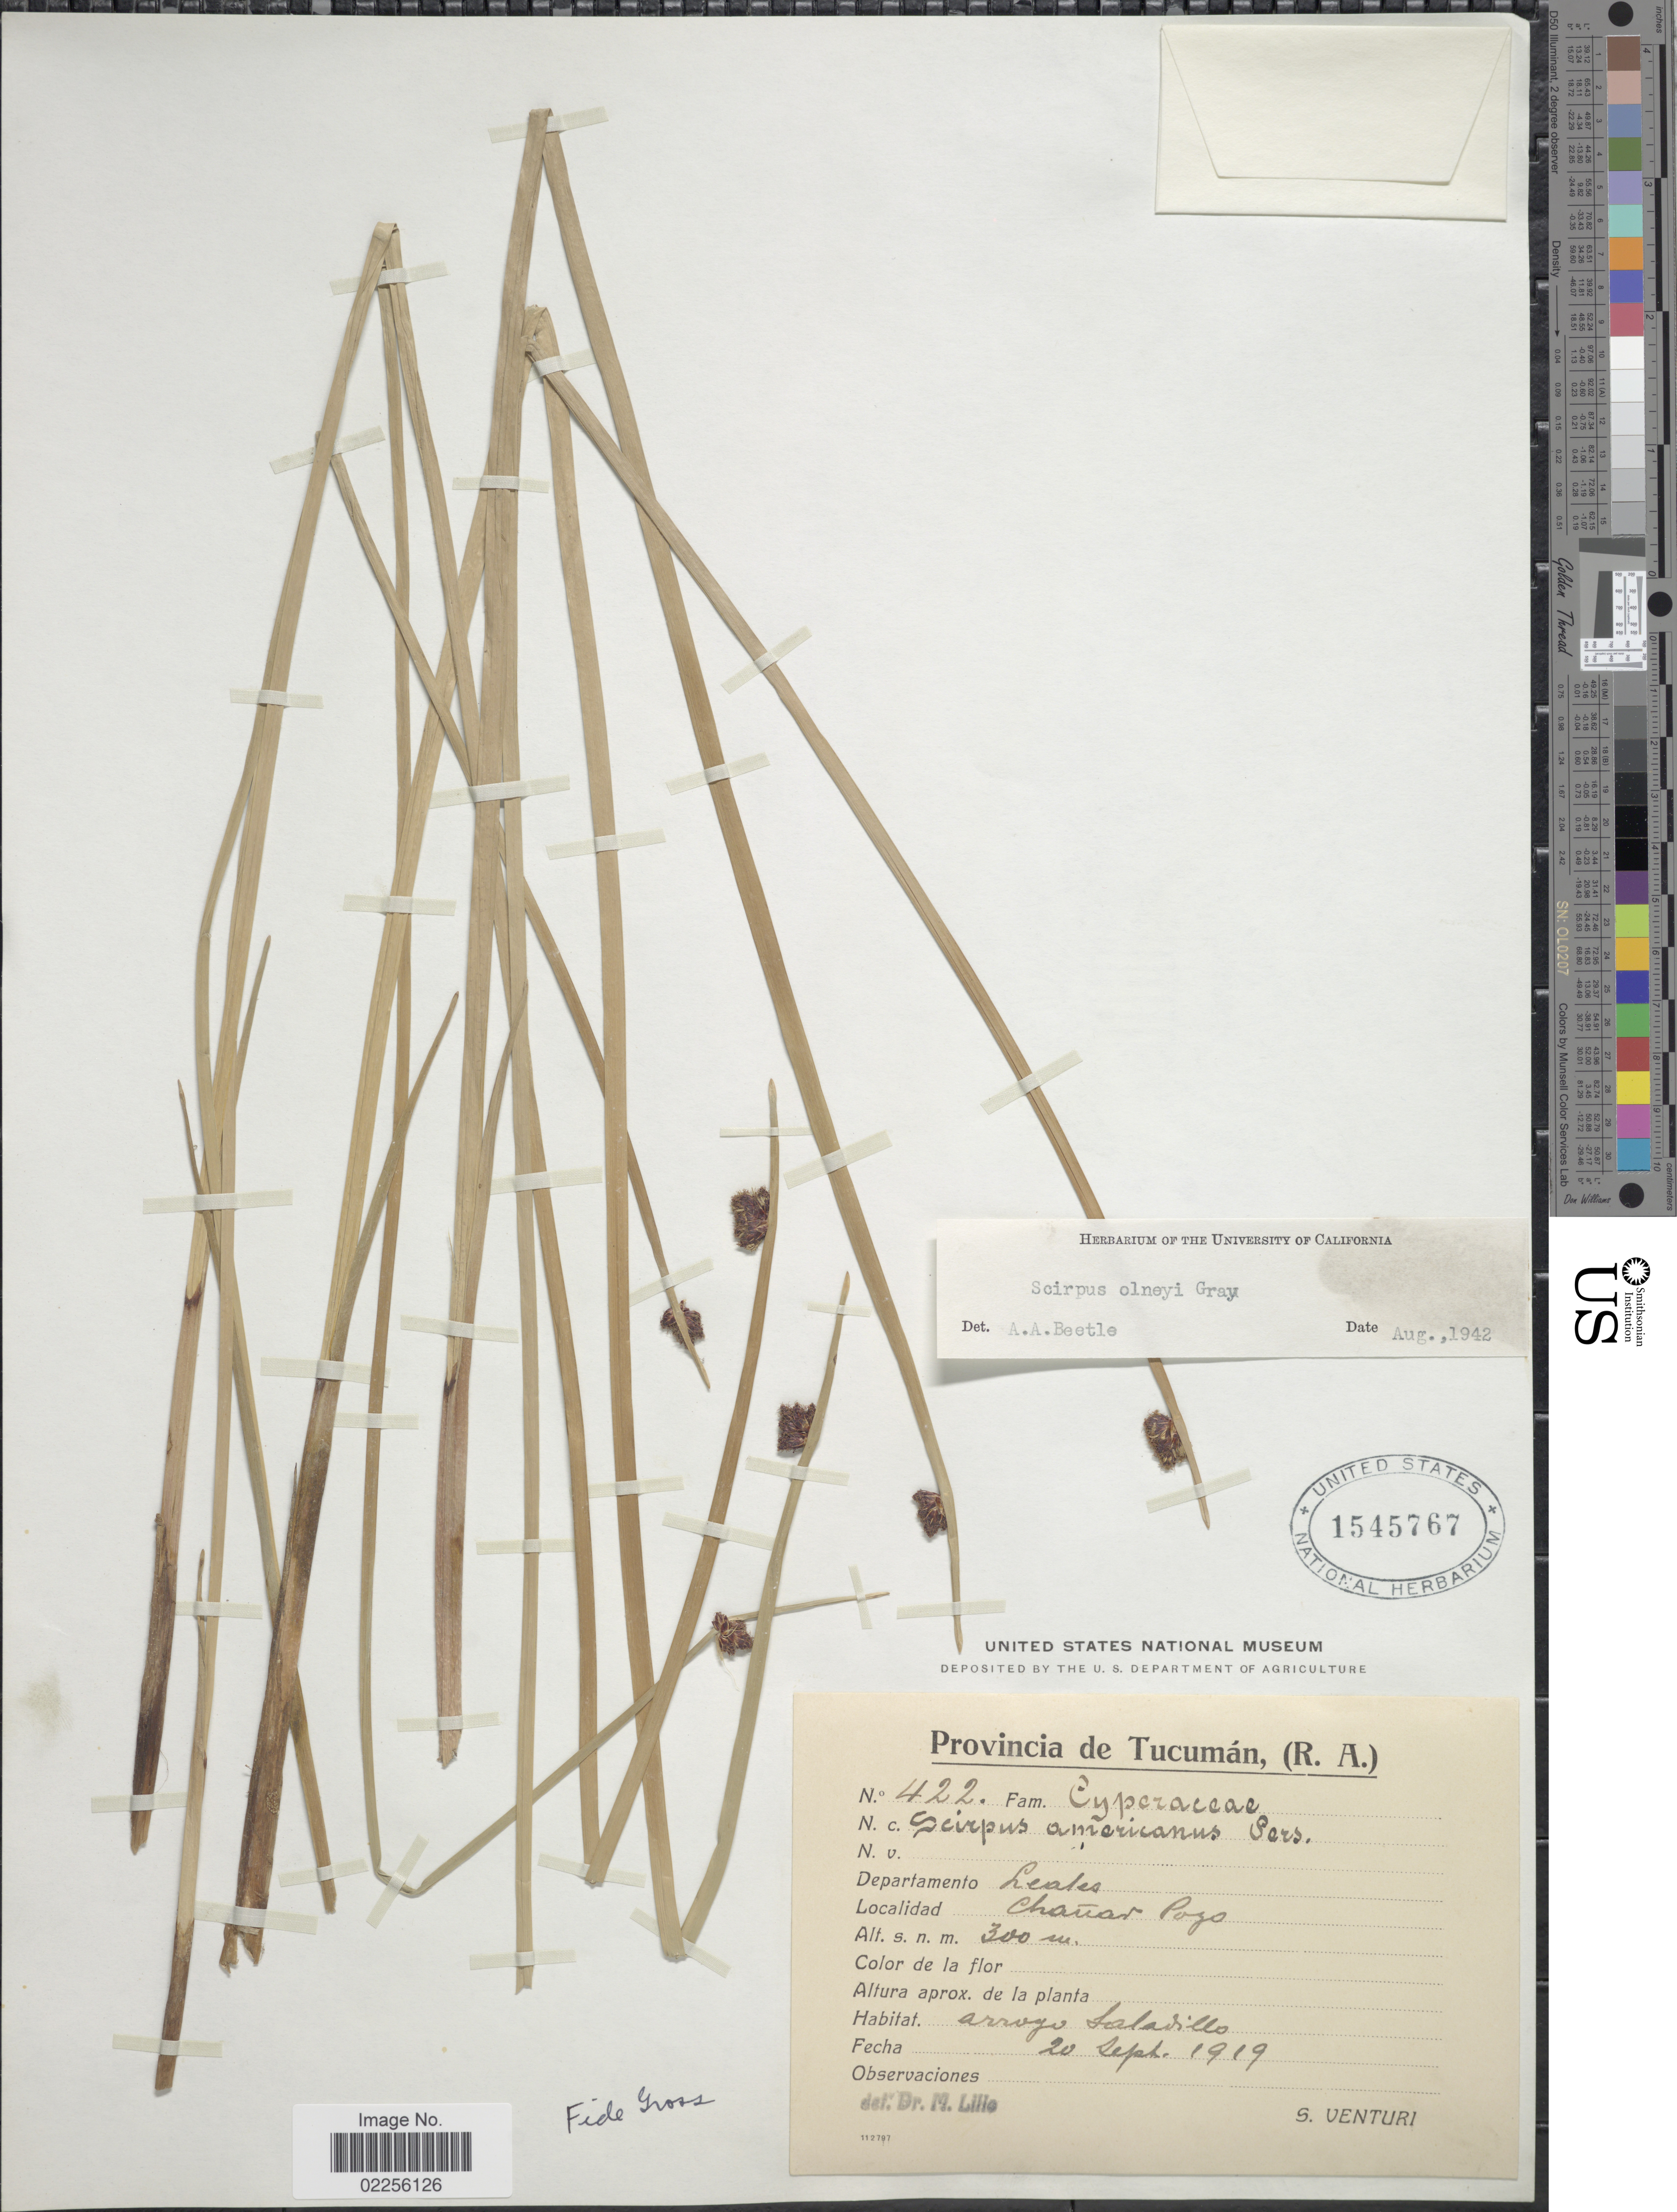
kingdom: Plantae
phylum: Tracheophyta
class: Liliopsida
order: Poales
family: Cyperaceae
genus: Schoenoplectus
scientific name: Schoenoplectus americanus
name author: (Pers.) Volkart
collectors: S. Venturi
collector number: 422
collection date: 1919-09-20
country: Argentina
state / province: Tucuman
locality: (R.A.) Departamento Leales, Chañar Pozo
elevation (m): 300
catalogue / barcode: US 1545767